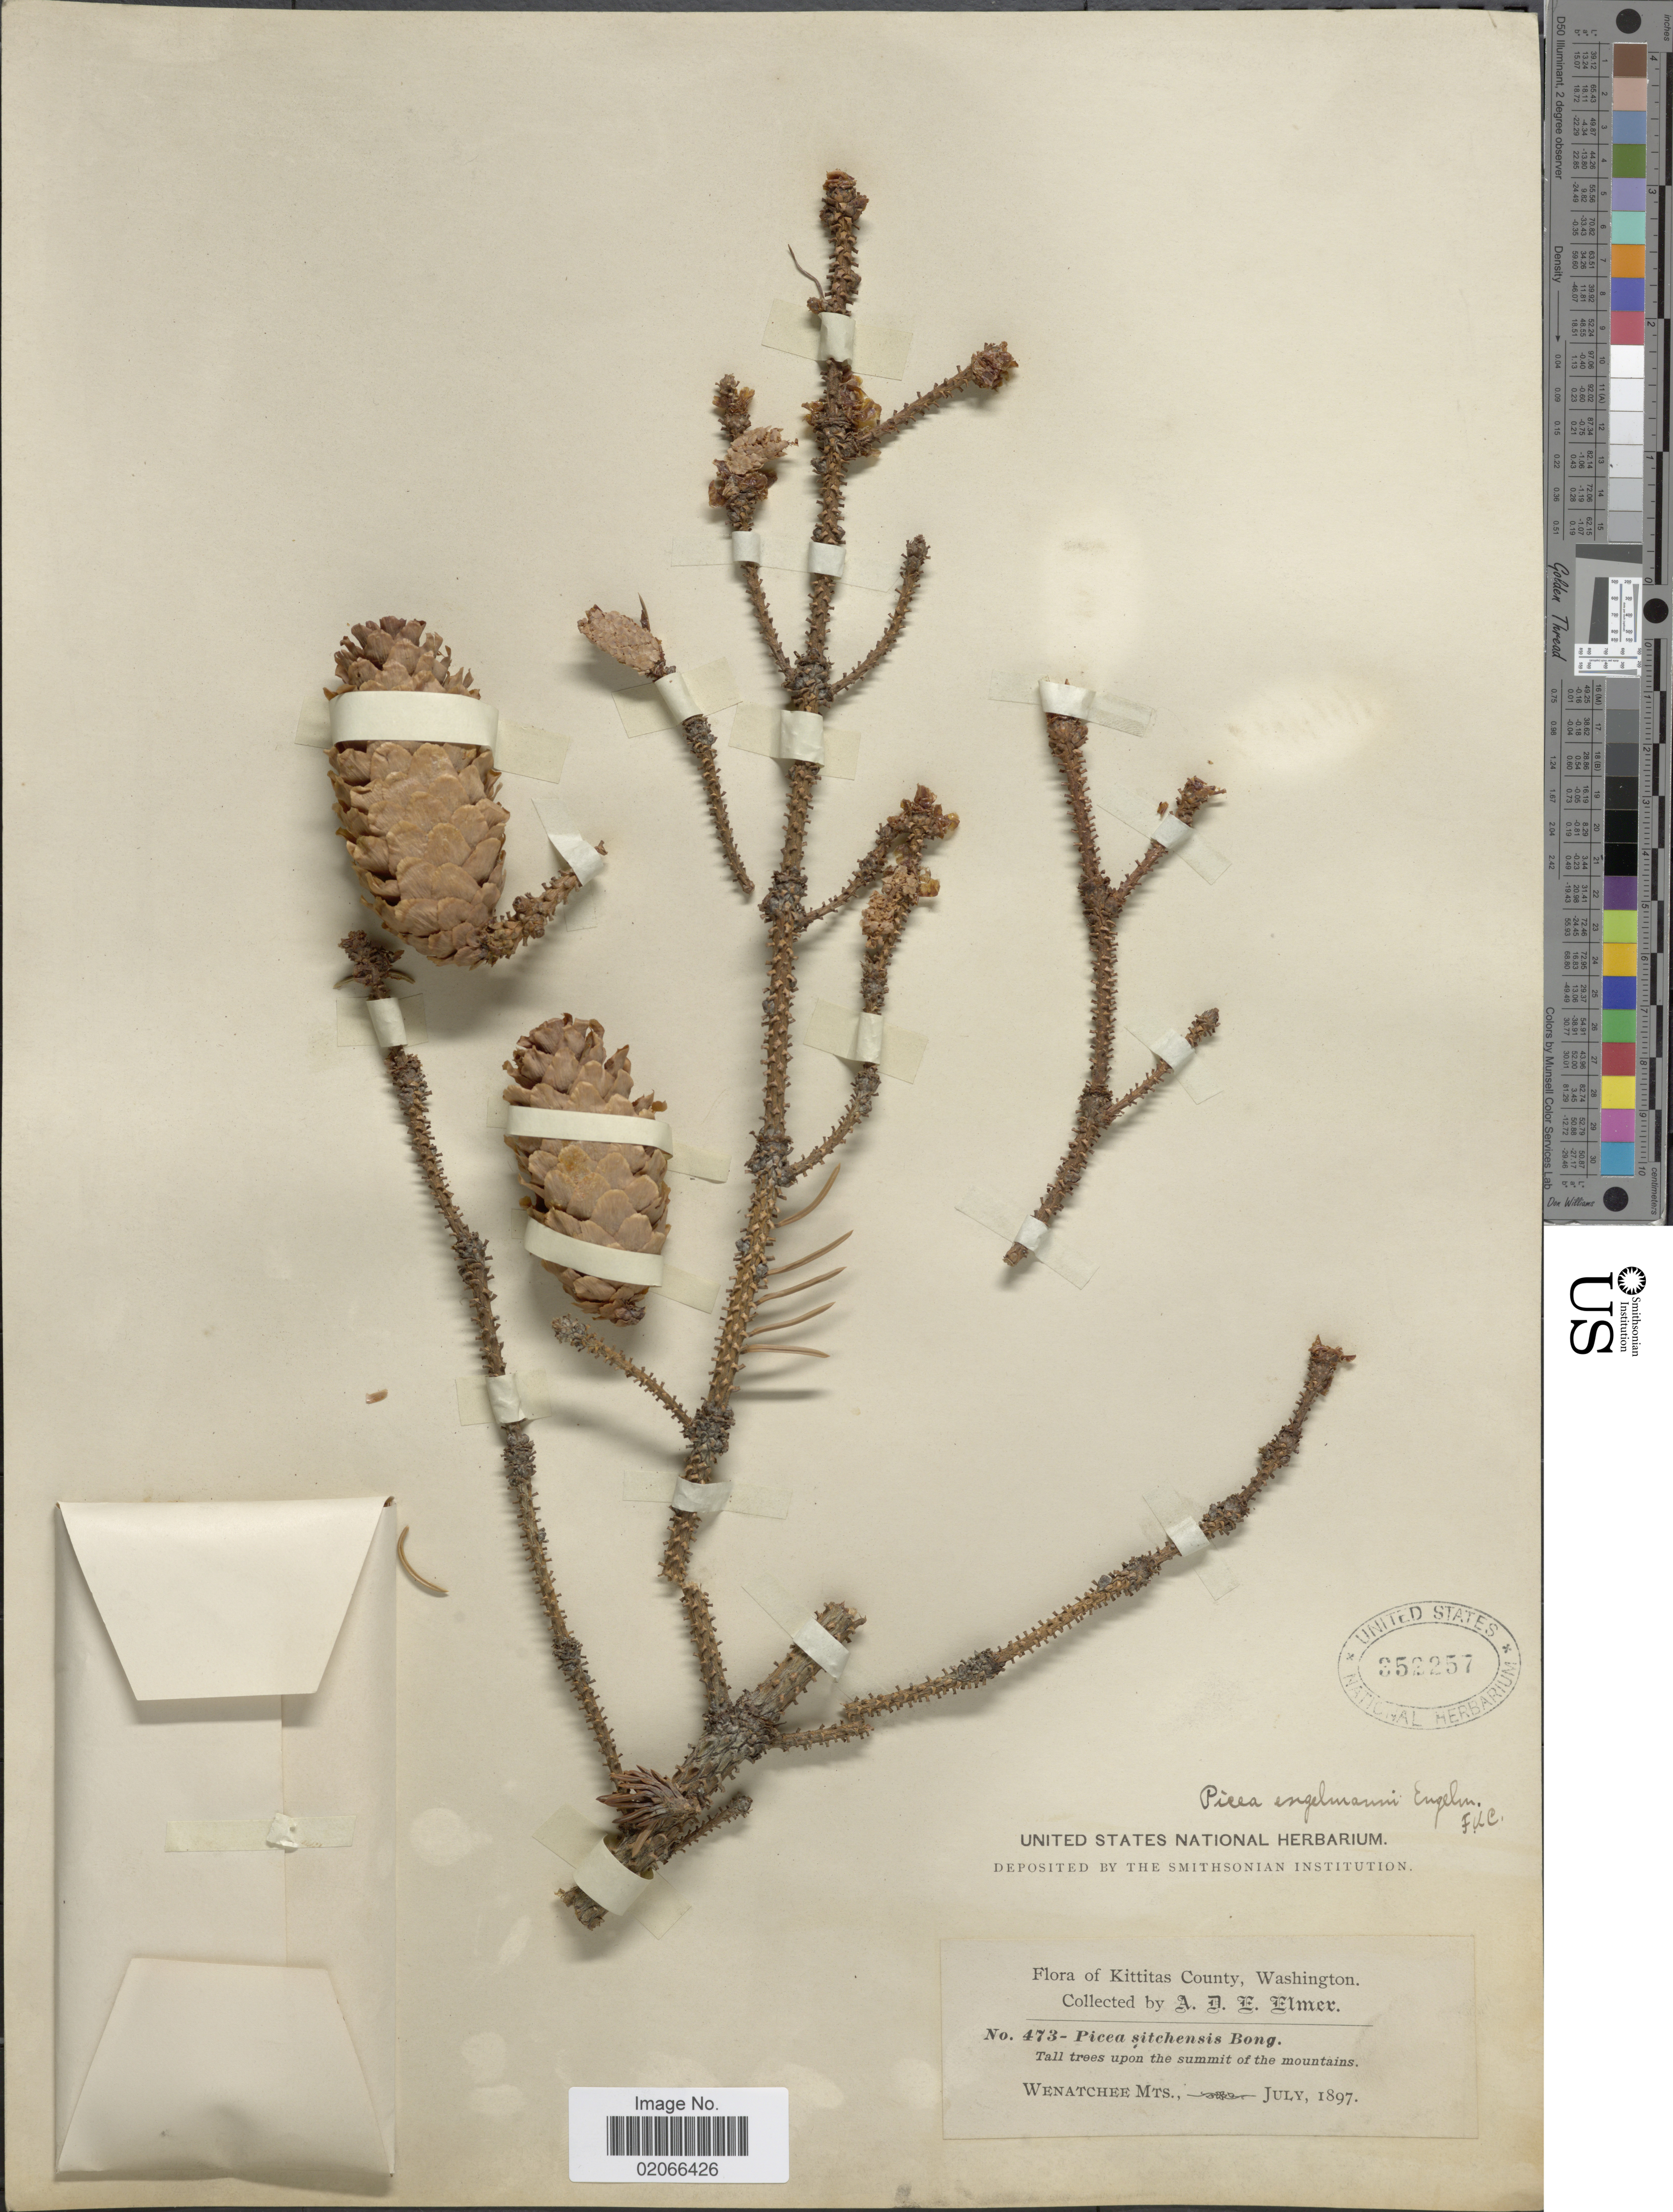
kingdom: Plantae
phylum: Tracheophyta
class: Pinopsida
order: Pinales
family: Pinaceae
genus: Picea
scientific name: Picea engelmannii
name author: Parry ex Engelm.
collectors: A. D. E. Elmer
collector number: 473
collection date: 1897-07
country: United States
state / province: Washington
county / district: Kittitas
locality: Kittitas County, Wenatchee Mts.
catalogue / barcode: US 352257